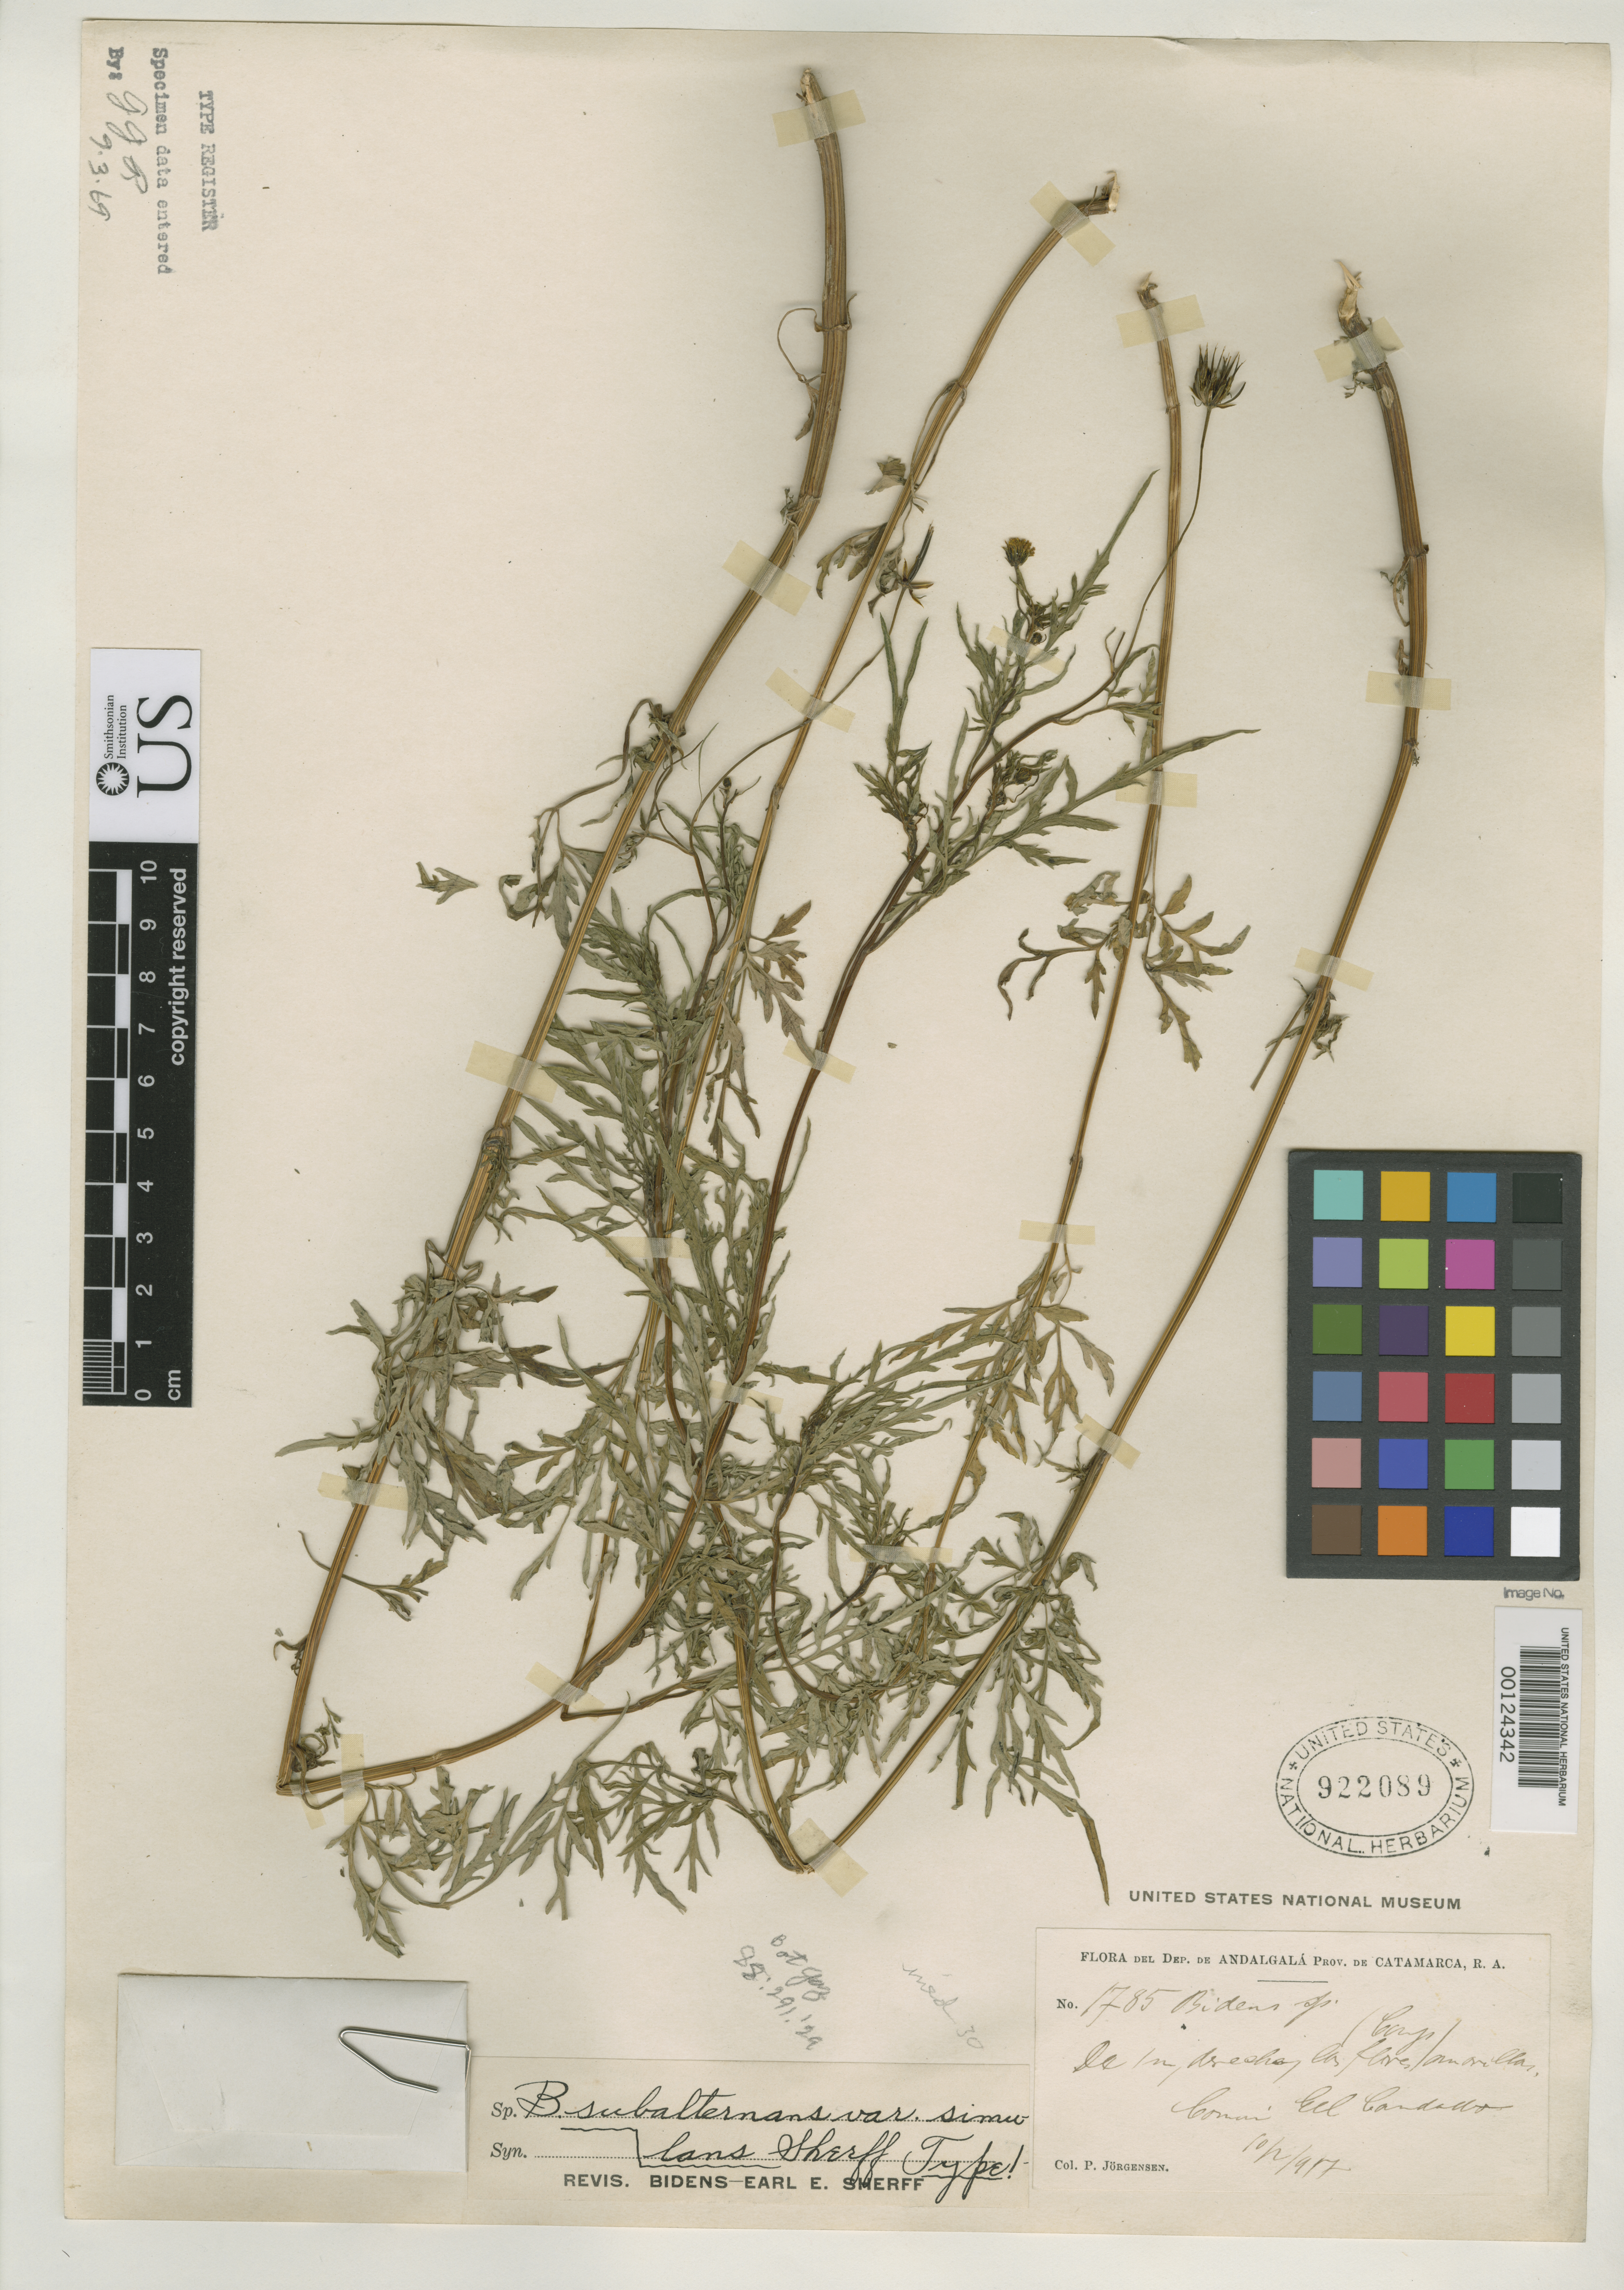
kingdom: Plantae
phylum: Tracheophyta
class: Magnoliopsida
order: Asterales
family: Asteraceae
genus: Bidens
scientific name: Bidens subalternans var. simulans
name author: Sherff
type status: Holotype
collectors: P. Jorgensen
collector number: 1785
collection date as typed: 02 Oct 1917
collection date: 1917-10-02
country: Argentina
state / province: Catamarca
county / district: Andalgalá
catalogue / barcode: US 922089